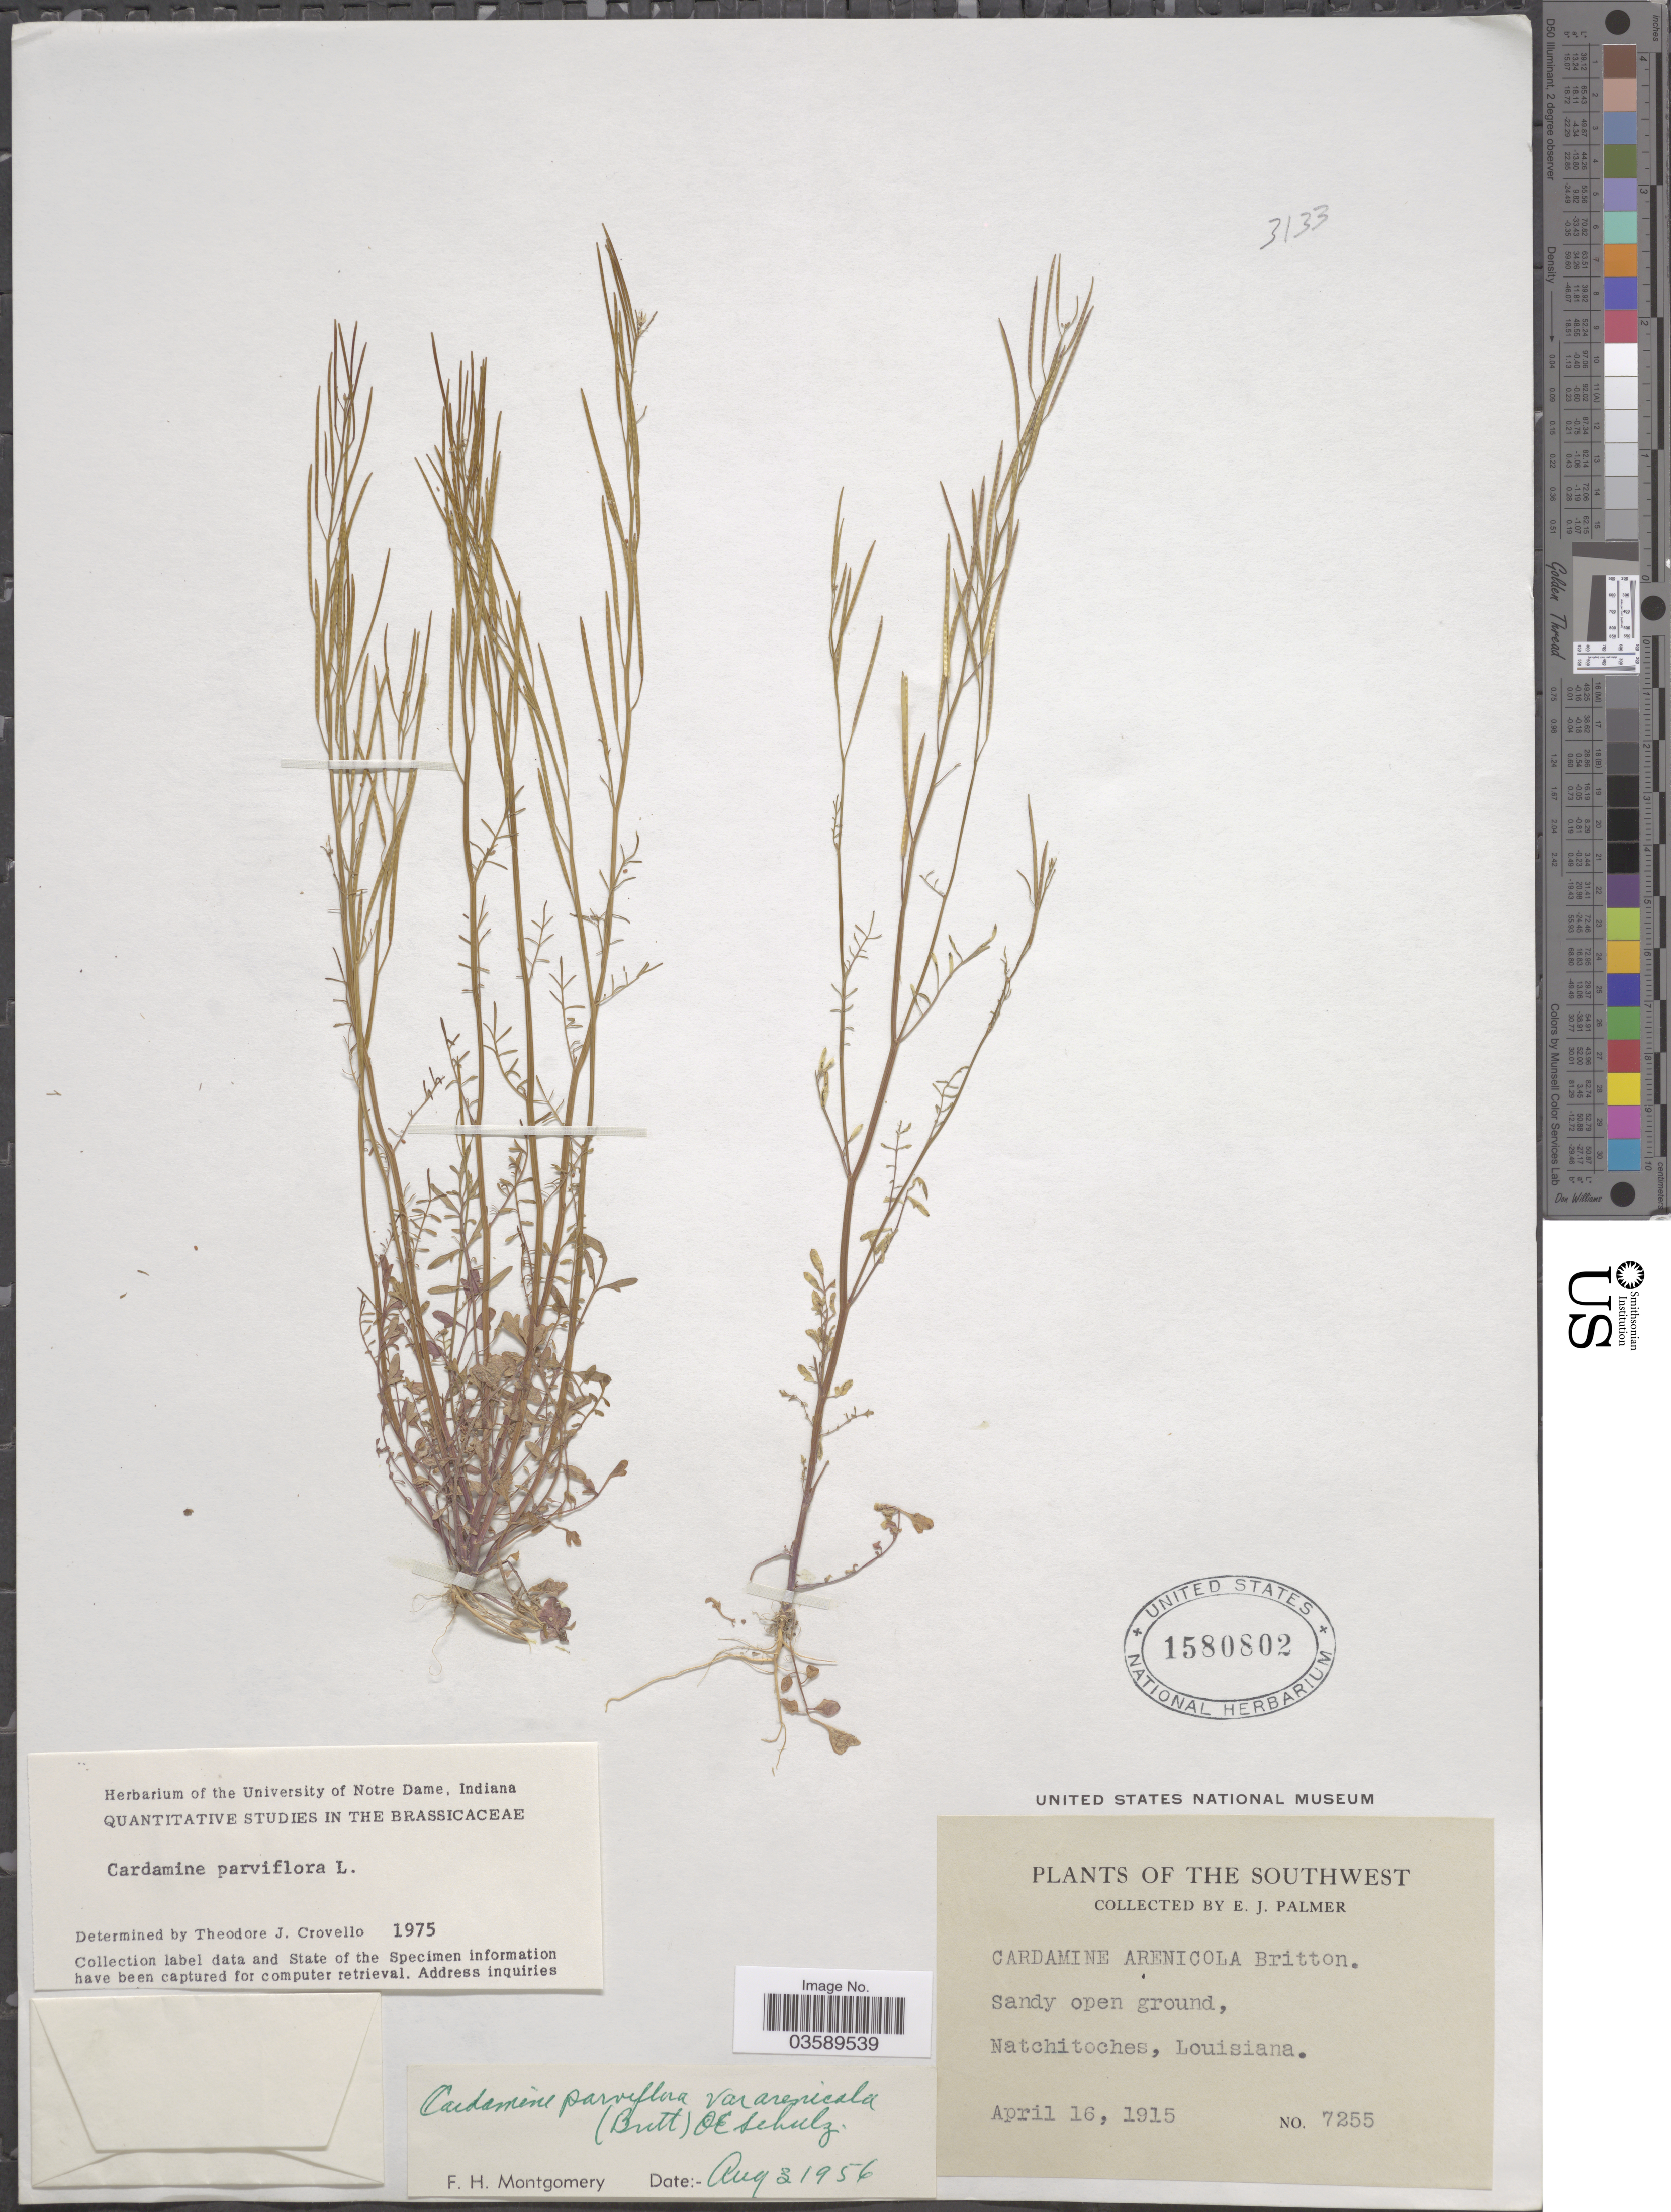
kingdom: Plantae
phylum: Tracheophyta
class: Magnoliopsida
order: Brassicales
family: Brassicaceae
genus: Cardamine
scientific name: Cardamine parviflora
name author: L.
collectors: E. J. Palmer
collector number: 7255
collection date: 1915-04-16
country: United States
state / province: Louisiana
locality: Southwest. Natchitoches.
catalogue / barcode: US 1580802